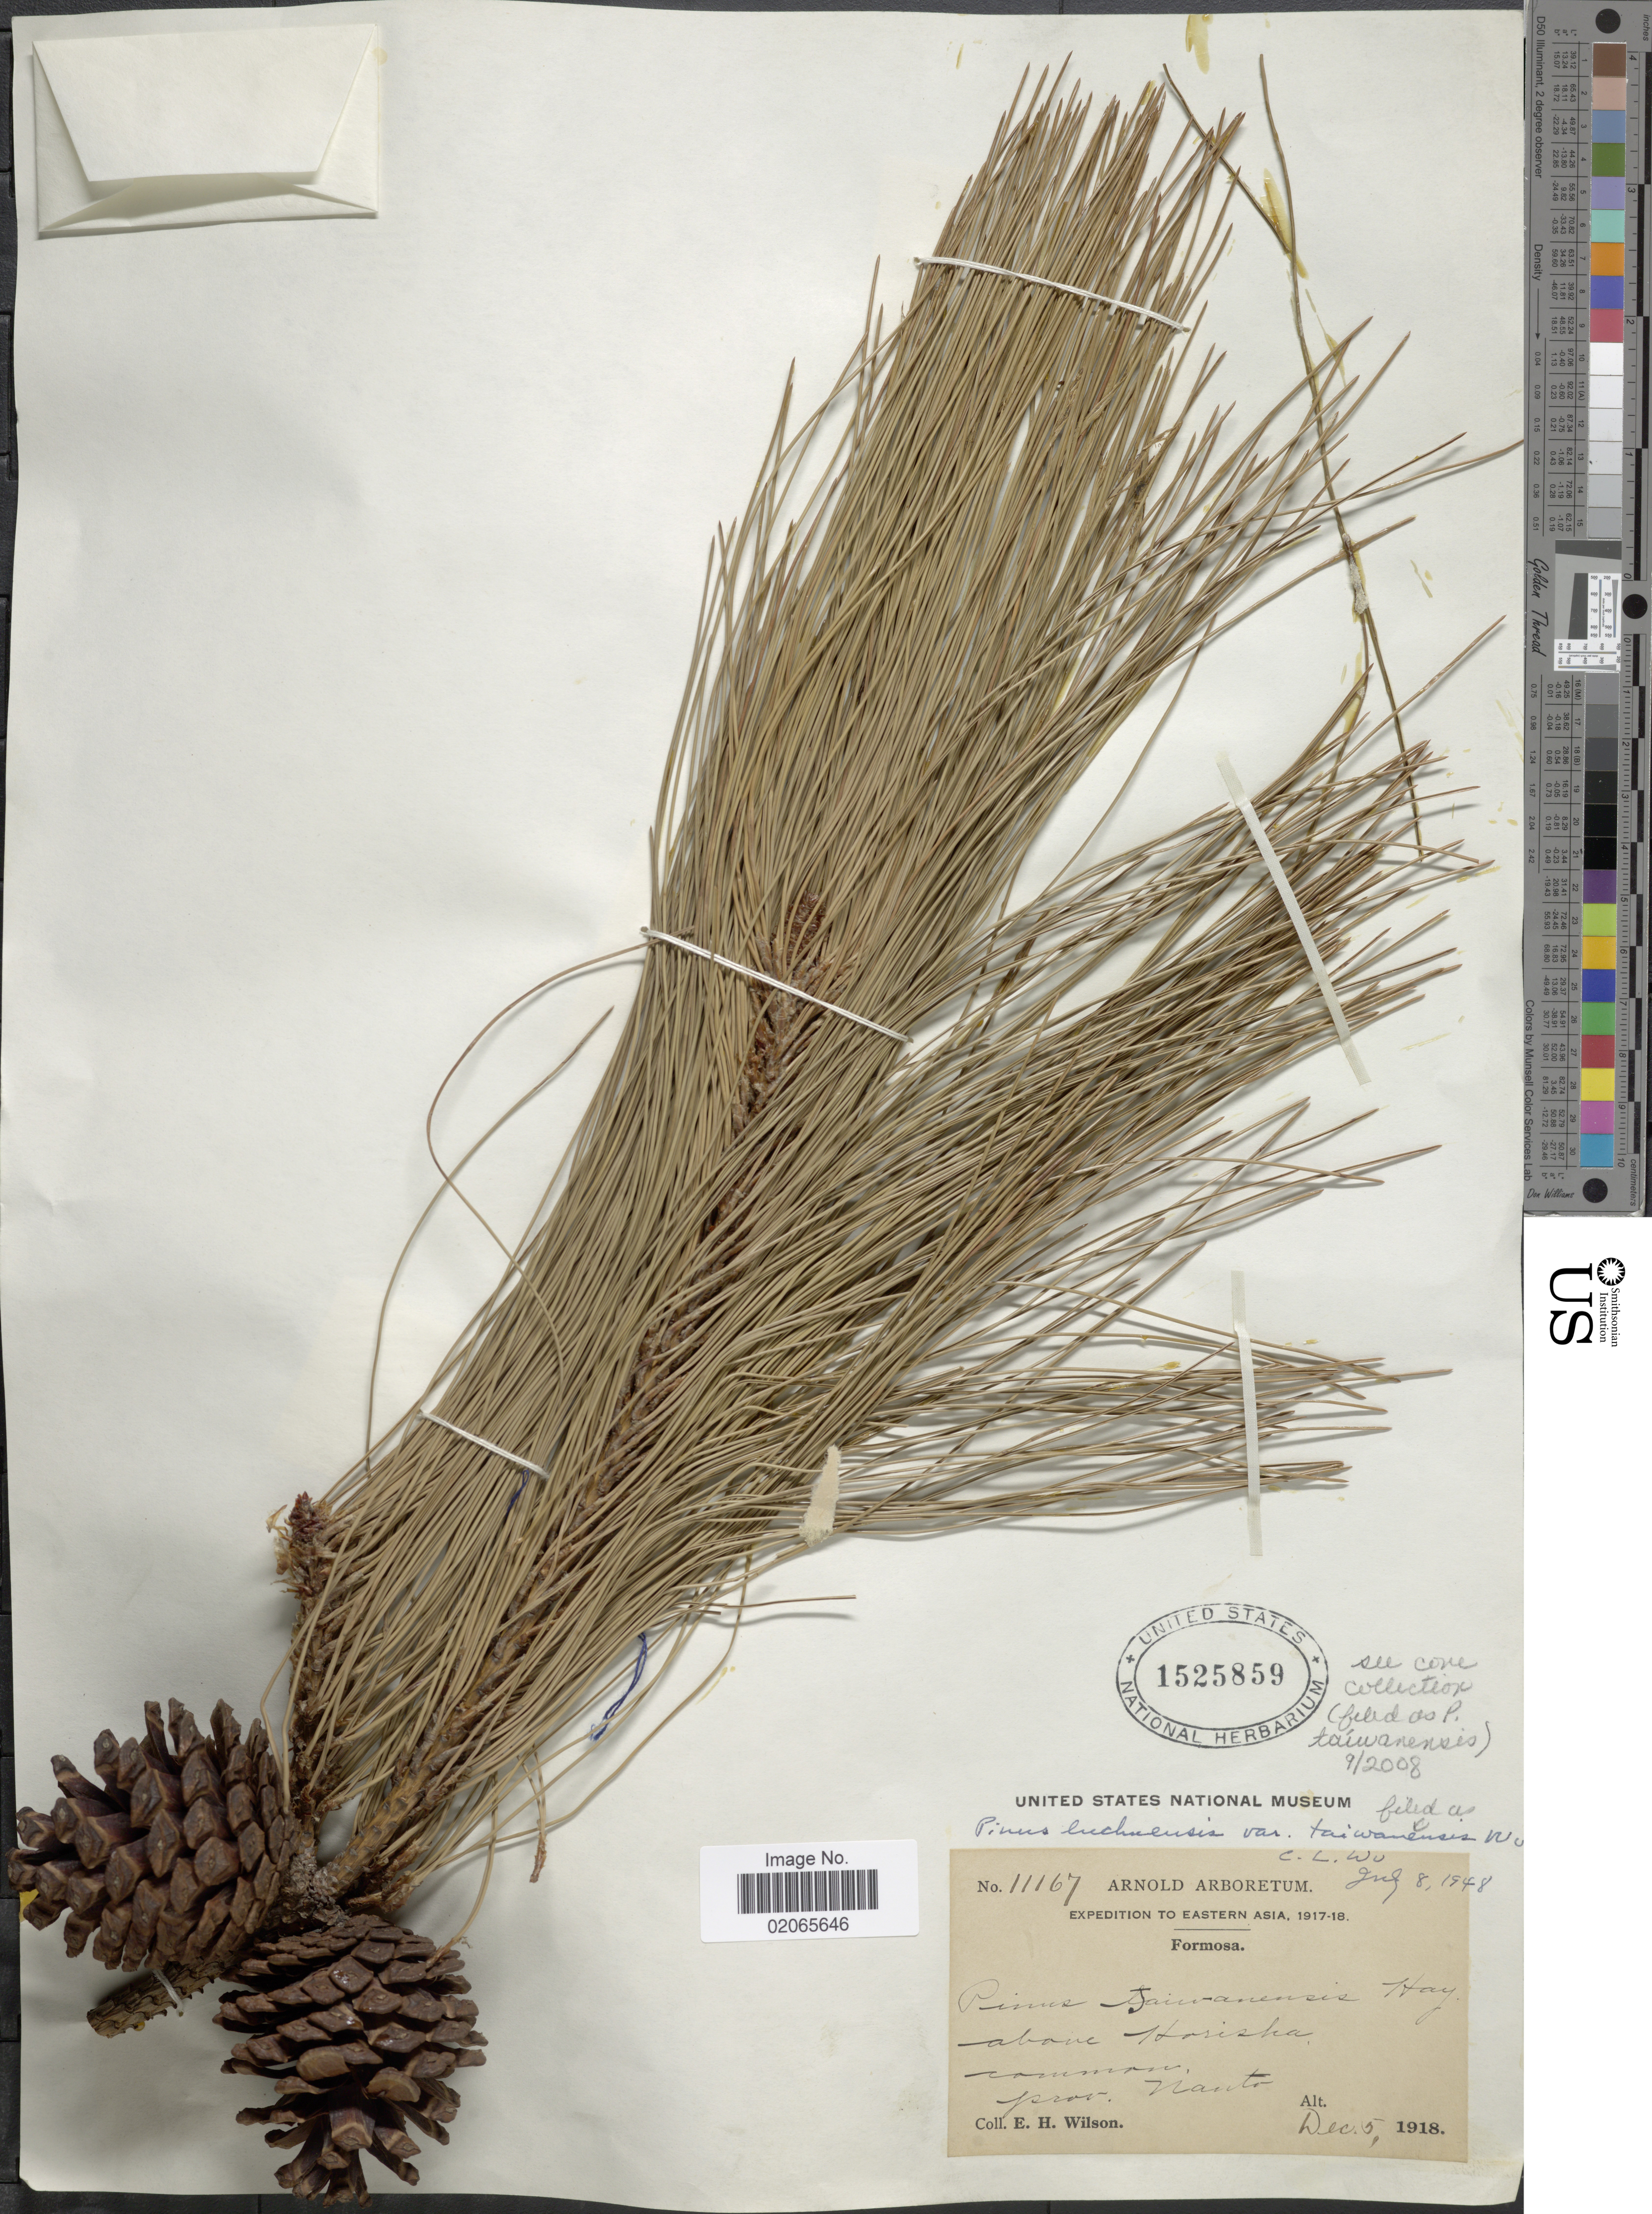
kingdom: Plantae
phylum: Tracheophyta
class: Pinopsida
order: Pinales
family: Pinaceae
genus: Pinus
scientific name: Pinus luchuensis subsp. taiwanensis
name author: (Hayata) D.Z. Li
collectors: E. Wilson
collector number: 11167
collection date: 1918-12-05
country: Taiwan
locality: Eastern Asia, Formosa, Above Harisha, Prov. Nanto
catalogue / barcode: US 1525859